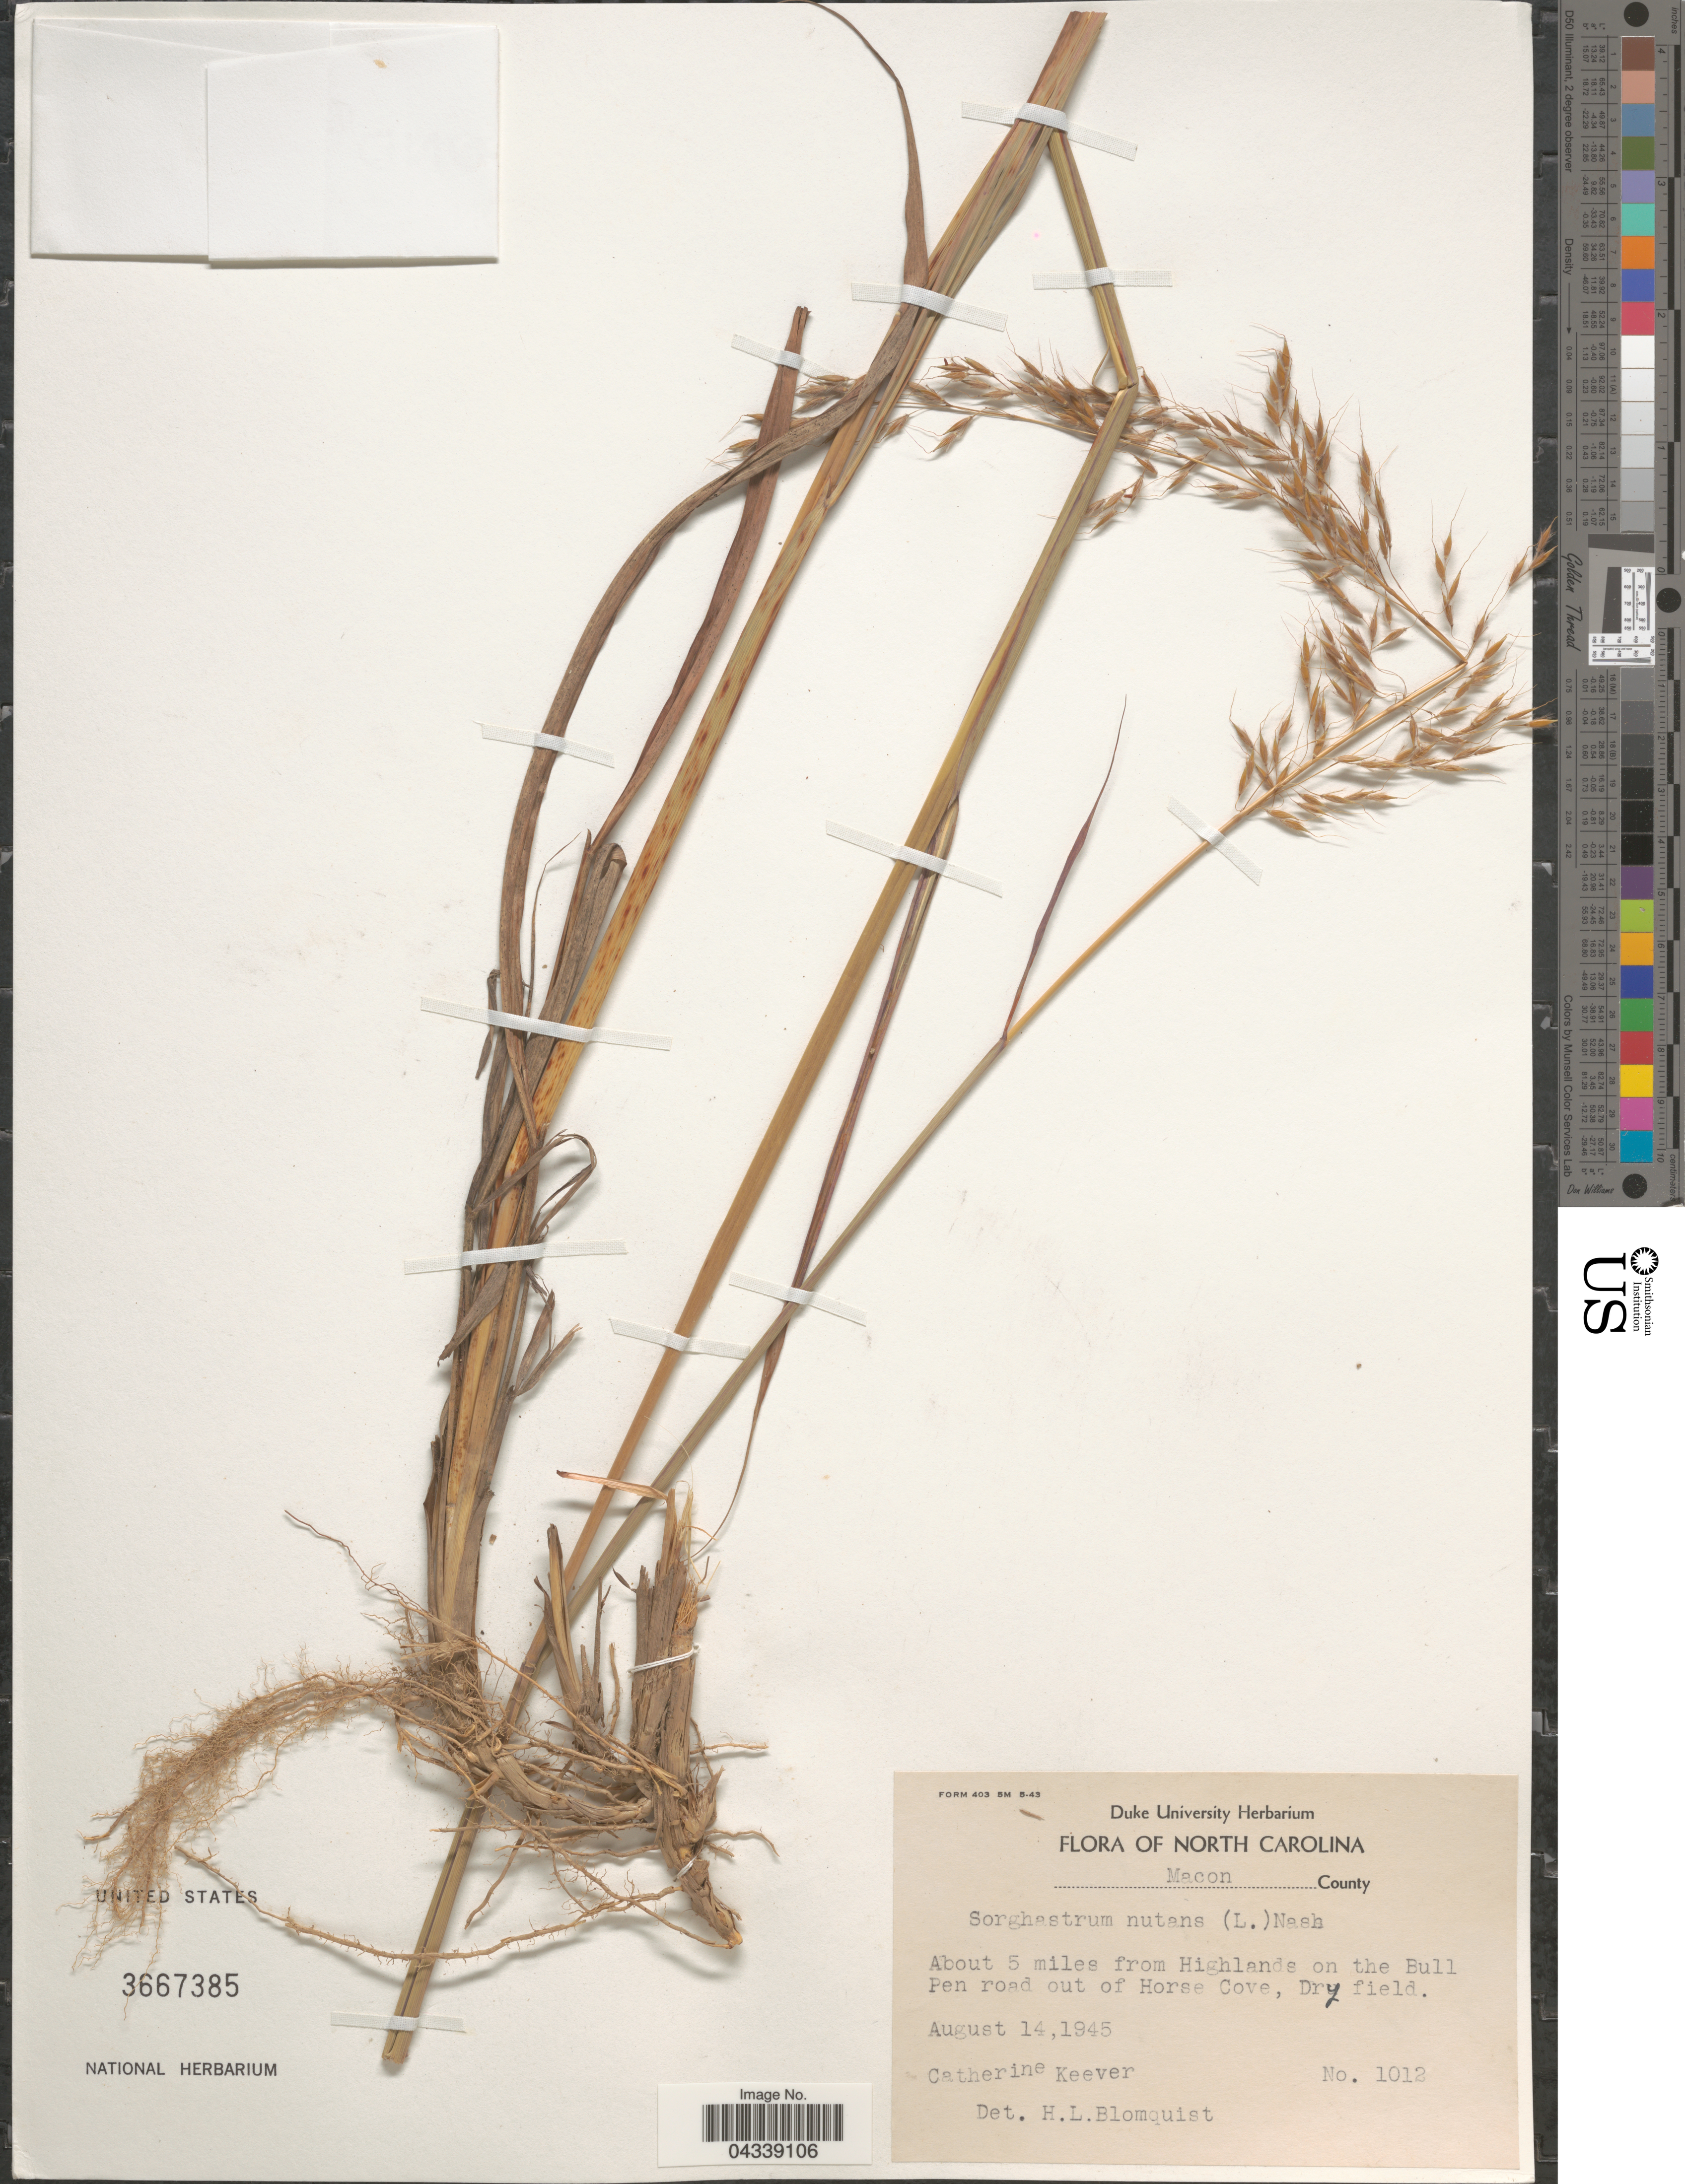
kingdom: Plantae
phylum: Tracheophyta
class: Liliopsida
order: Poales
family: Poaceae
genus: Sorghastrum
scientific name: Sorghastrum nutans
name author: (L.) Nash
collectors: C. Keever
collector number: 1012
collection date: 1945-08-14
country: United States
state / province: North Carolina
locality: Macon County. About 5 miles from Highlands on the Bull Pen road out of Horse Cove, Dry field.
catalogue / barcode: US 3667385